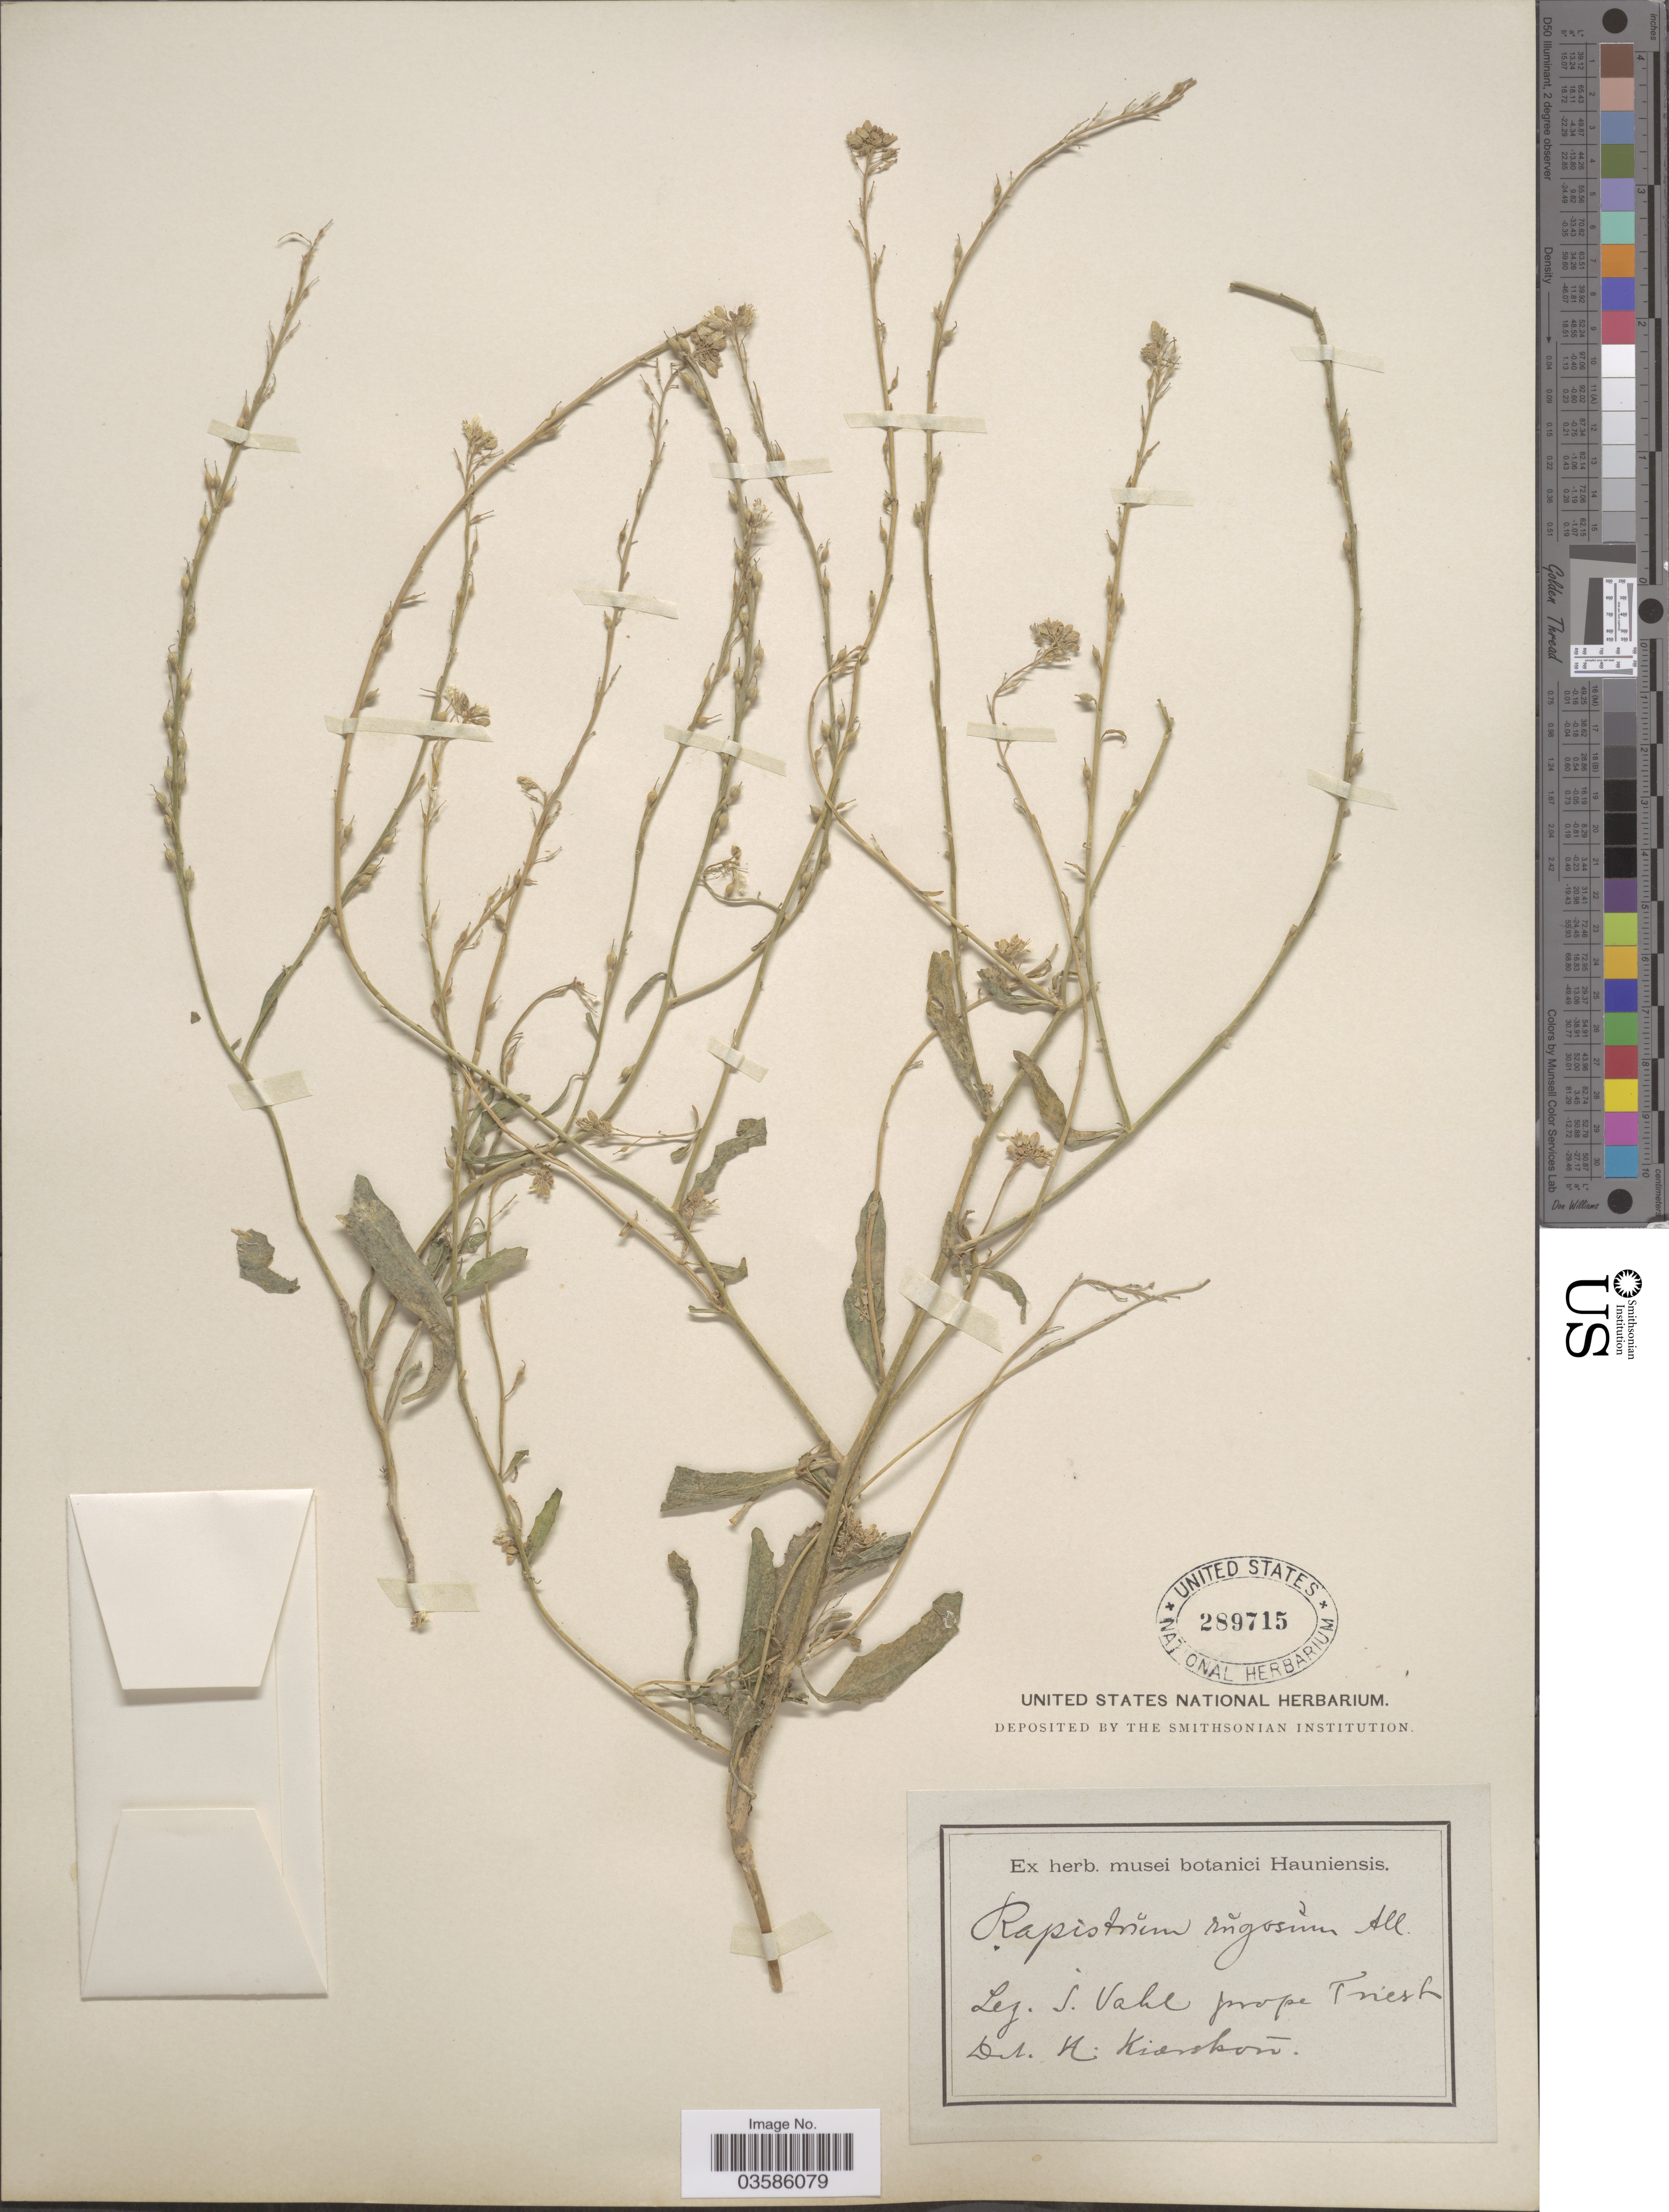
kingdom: Plantae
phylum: Tracheophyta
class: Magnoliopsida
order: Brassicales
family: Brassicaceae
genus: Rapistrum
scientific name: Rapistrum rugosum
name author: (L.) All.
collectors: S. Vahl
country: Italy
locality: Prope Triest.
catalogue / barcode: US 289715